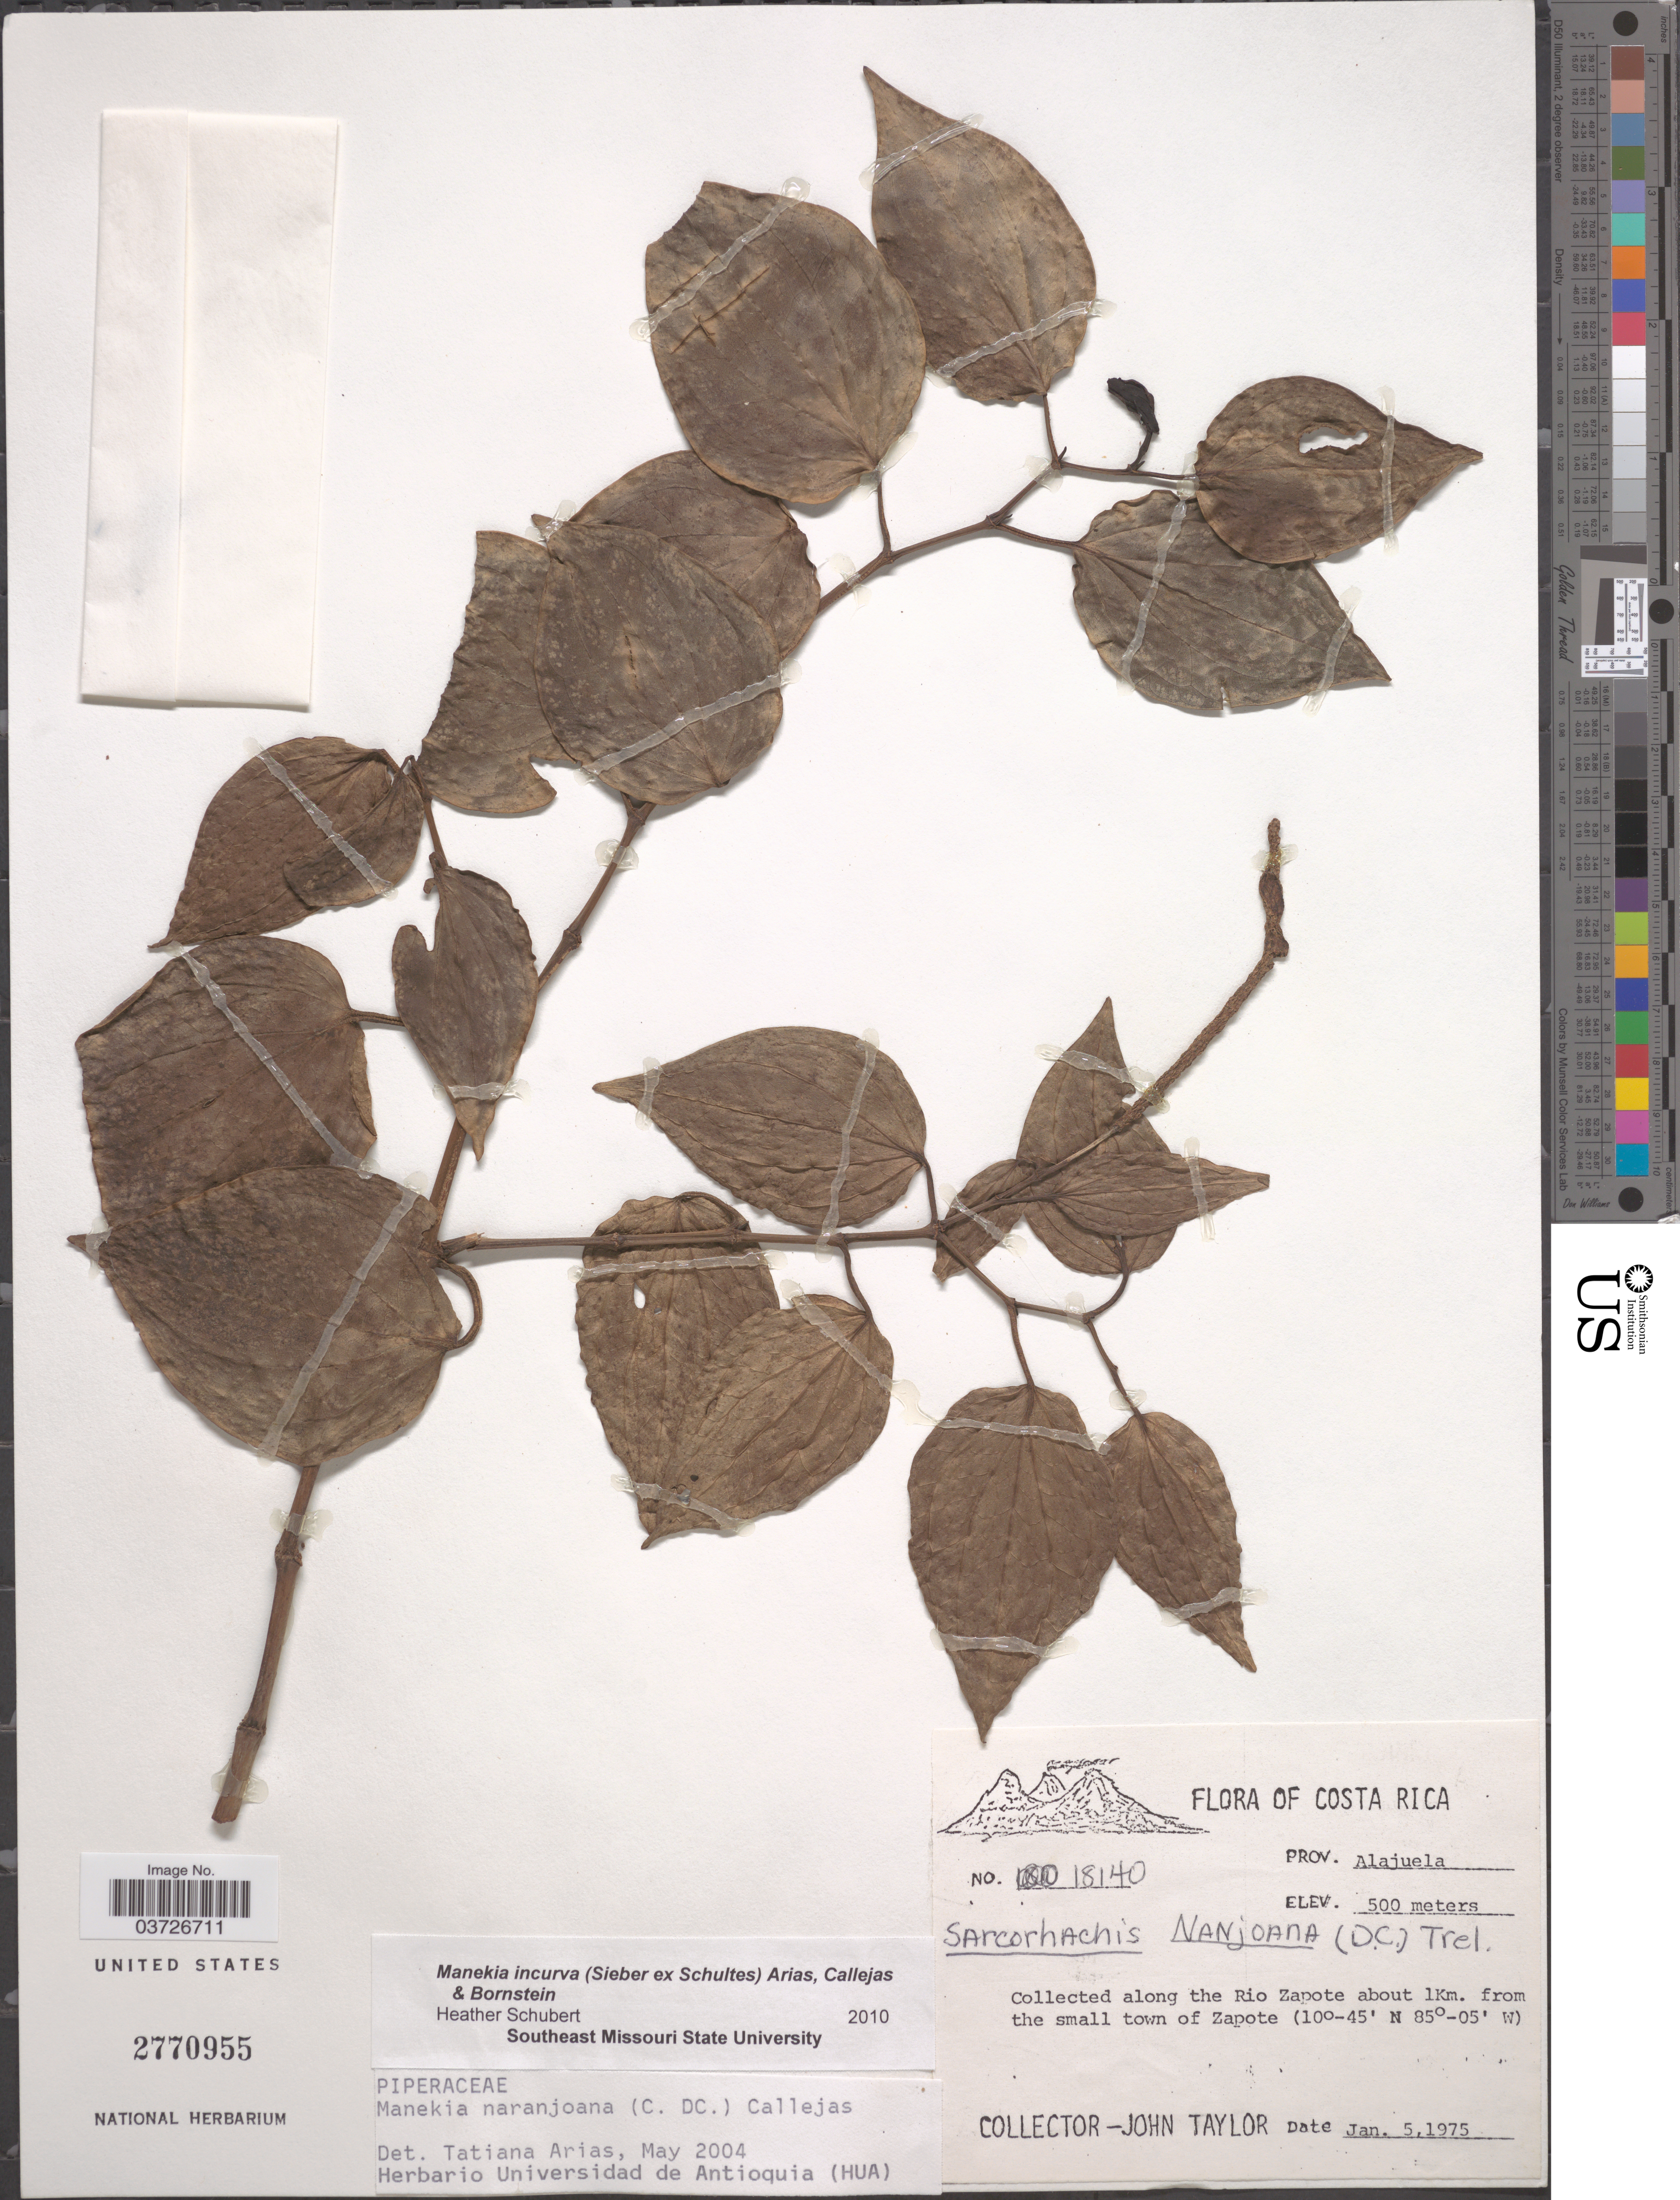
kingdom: Plantae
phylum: Tracheophyta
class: Magnoliopsida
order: Piperales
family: Piperaceae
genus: Manekia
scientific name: Manekia incurva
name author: (Sieber ex Schult.) T. Arias et al.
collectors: J. Taylor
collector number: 18140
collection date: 1975-01-05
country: Costa Rica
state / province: Alajuela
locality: Along the Rio Zapote about 1Km. from the small town of Zapote.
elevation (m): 500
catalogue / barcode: US 2770955